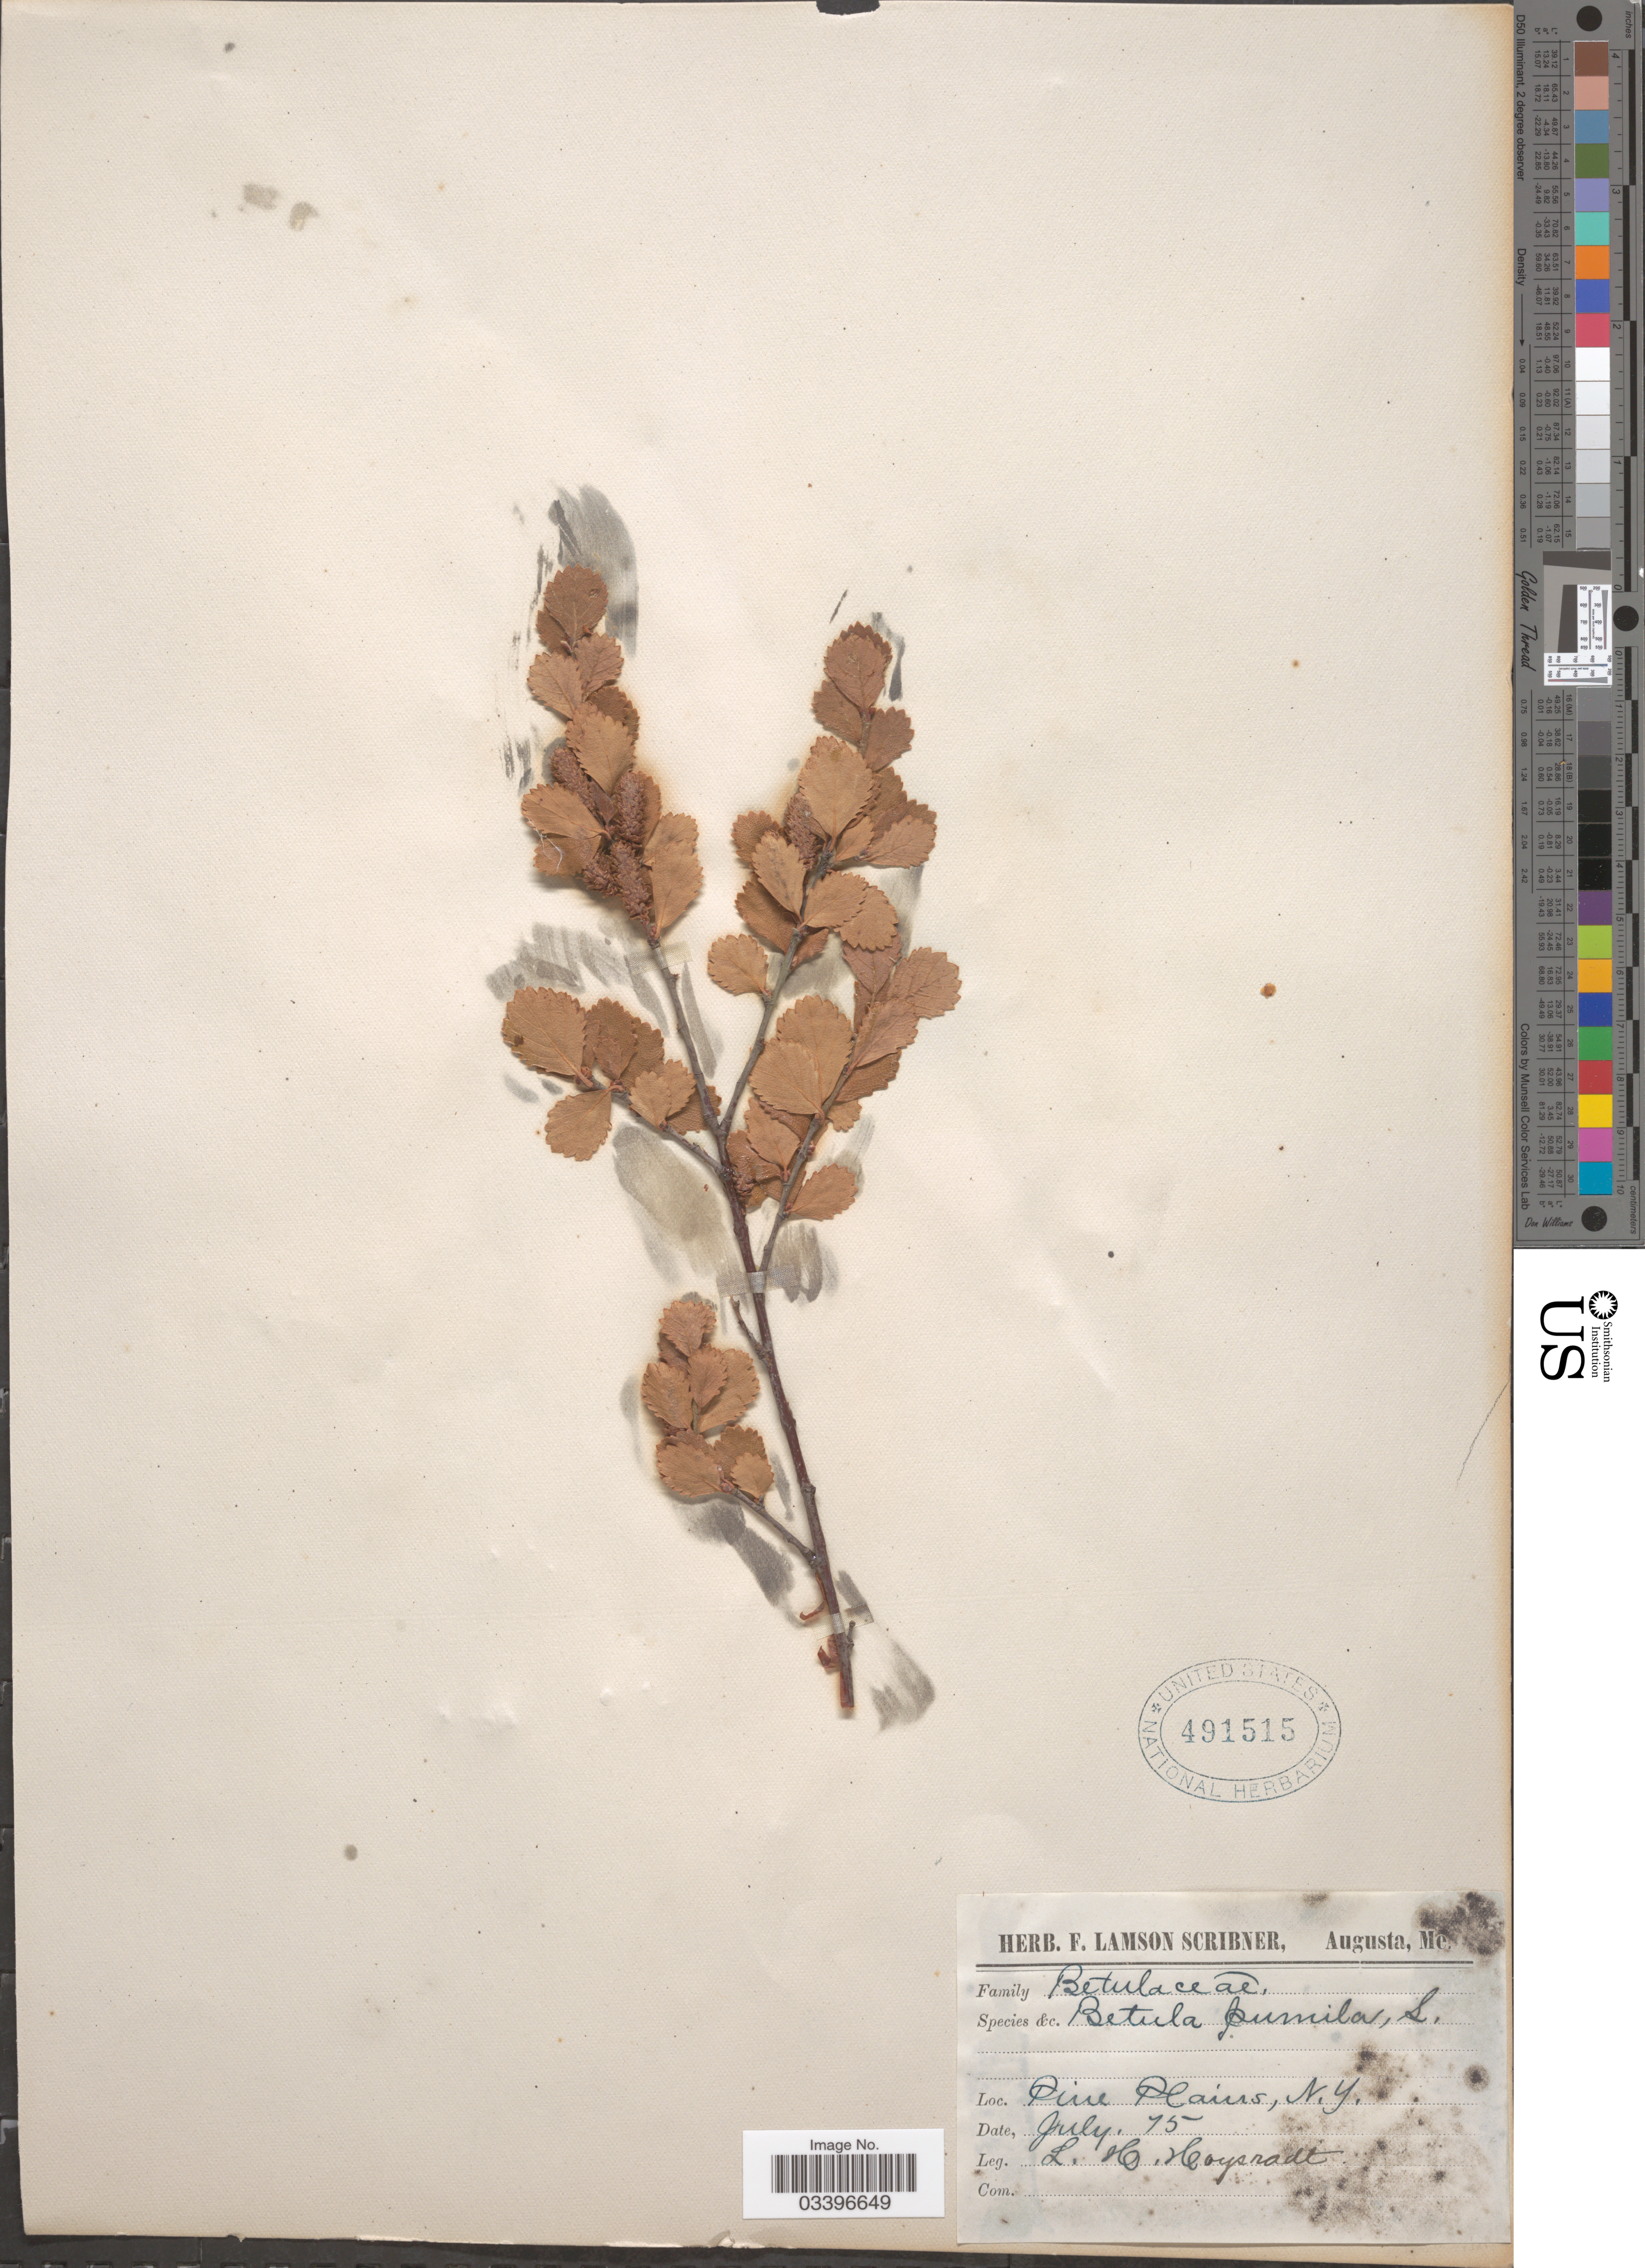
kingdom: Plantae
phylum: Tracheophyta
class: Magnoliopsida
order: Fagales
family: Betulaceae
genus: Betula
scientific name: Betula pumila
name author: L.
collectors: L. Hoysradt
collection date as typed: Transcribed d/m/y: /7/75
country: United States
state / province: New York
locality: Pine Plains.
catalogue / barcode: US 491515